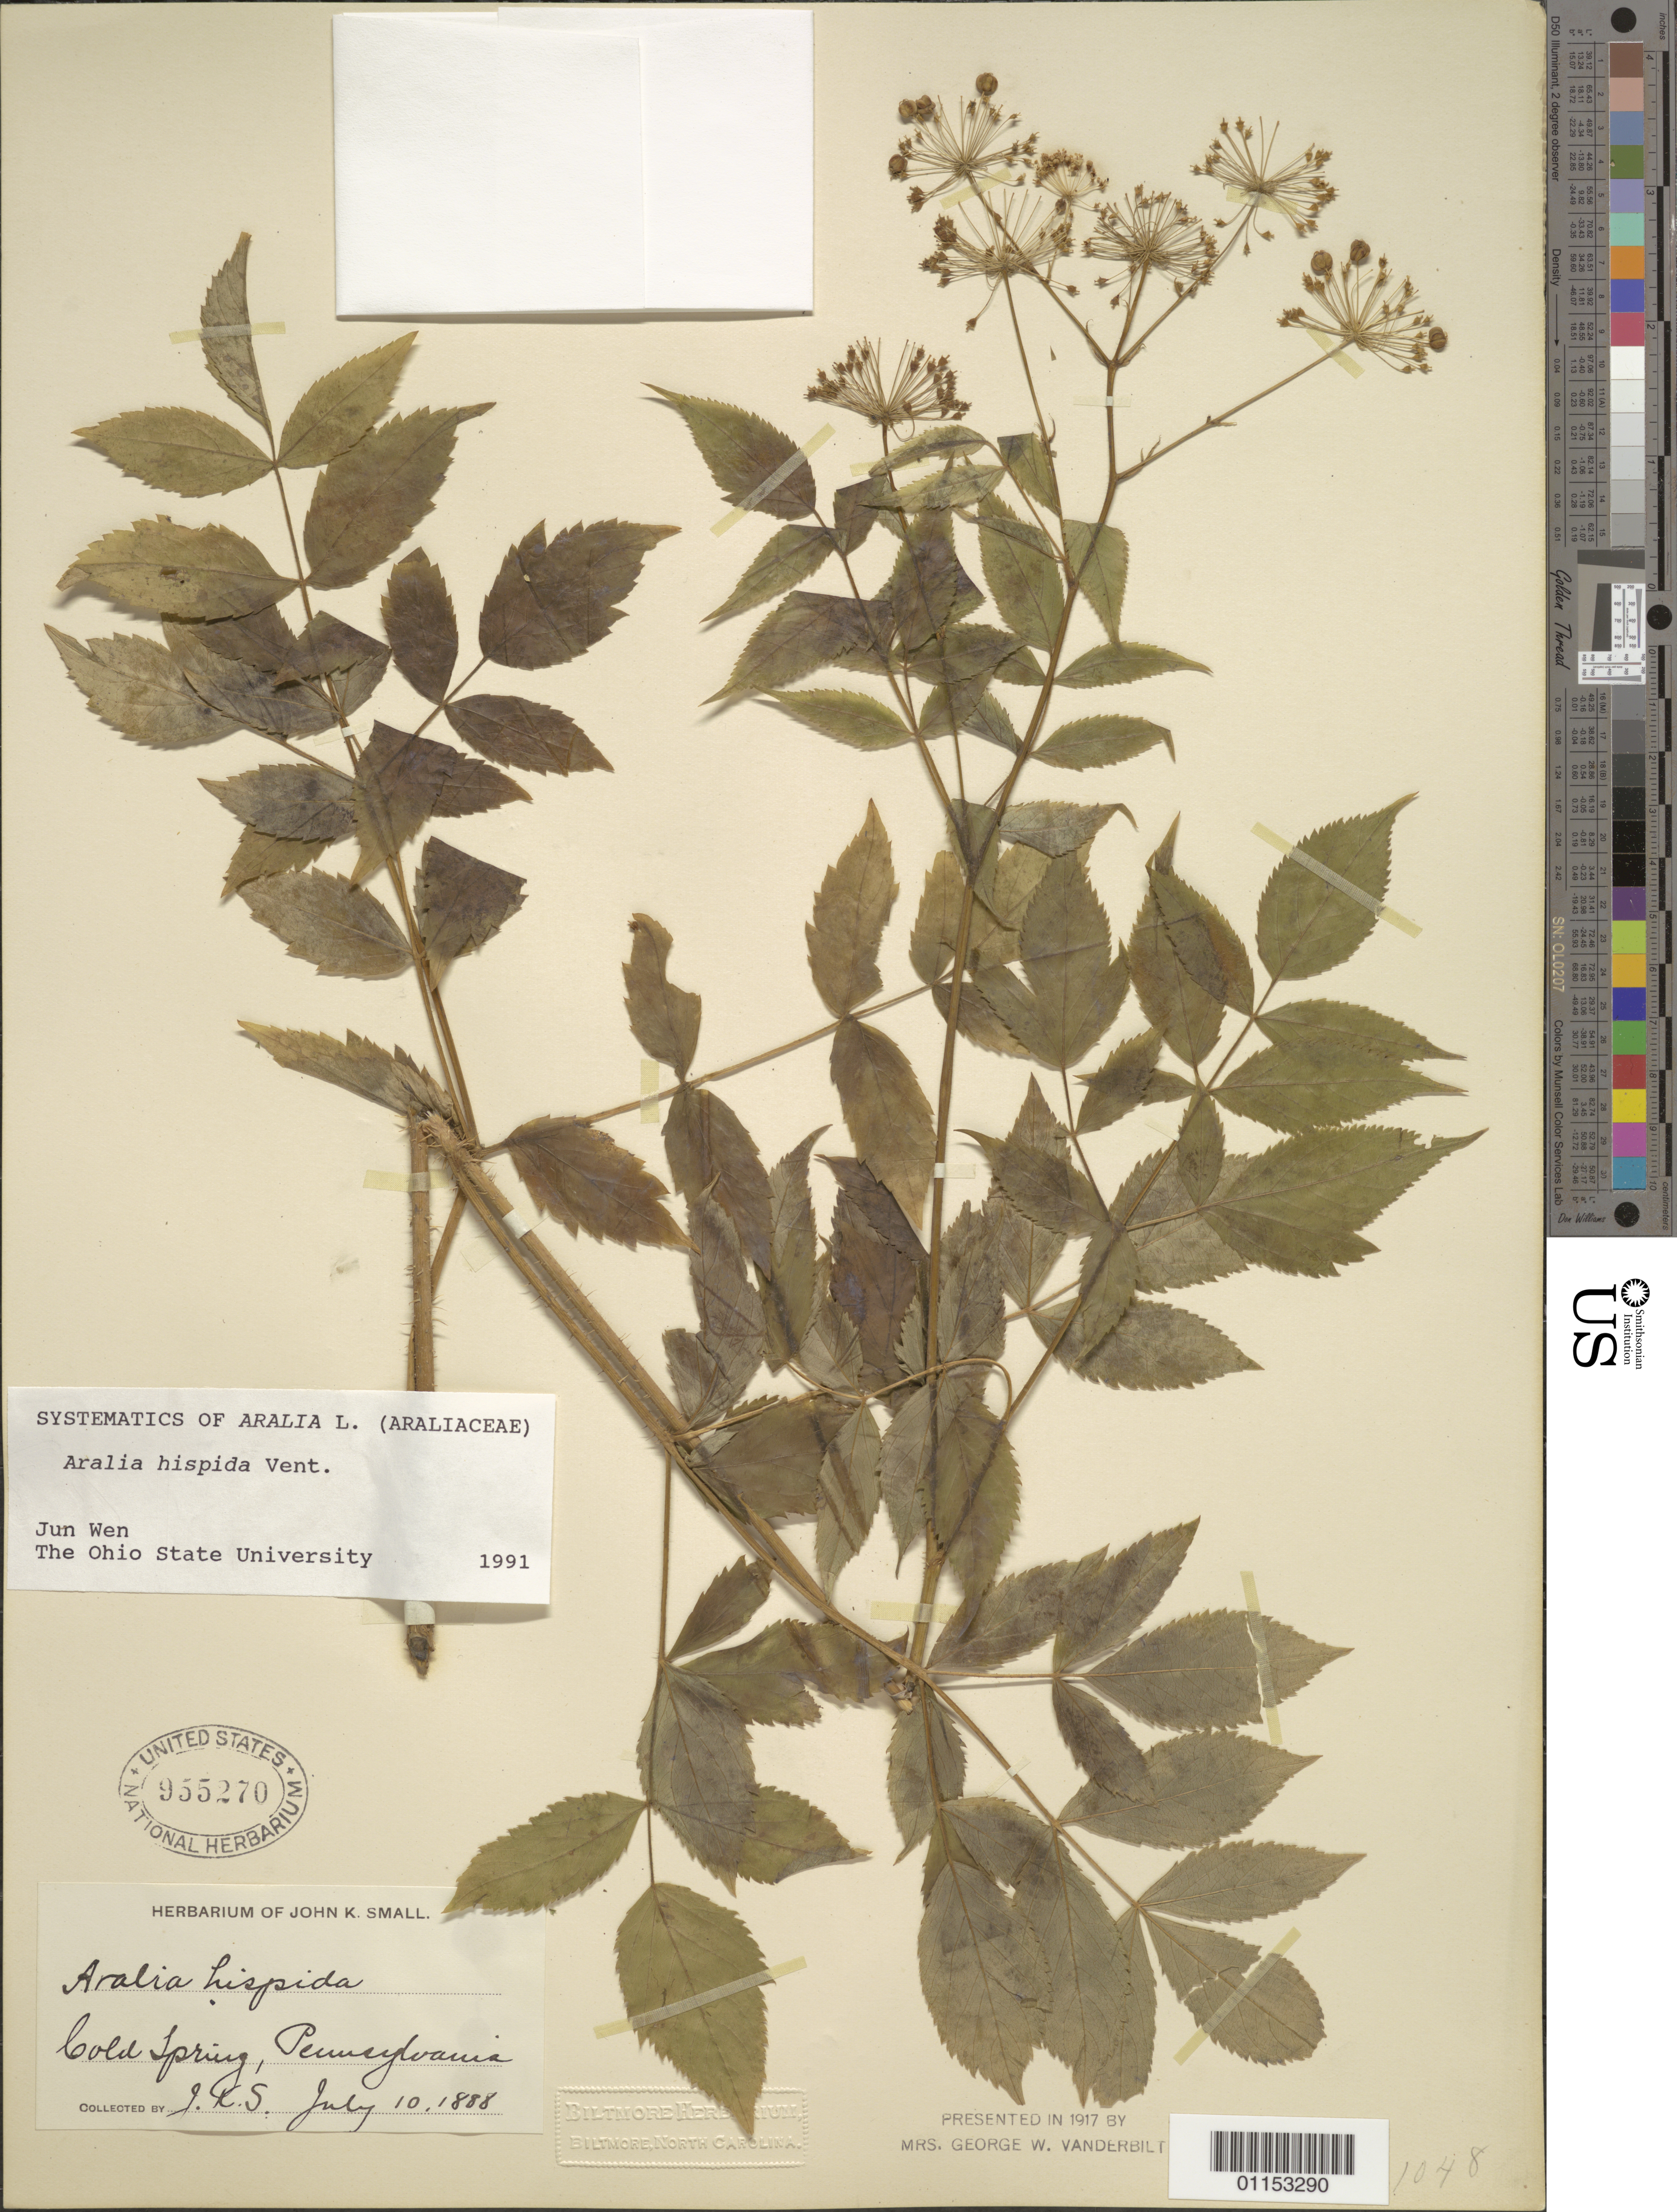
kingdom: Plantae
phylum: Tracheophyta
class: Magnoliopsida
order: Apiales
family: Araliaceae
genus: Aralia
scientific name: Aralia hispida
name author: Vent.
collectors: J. K. Small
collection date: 1888-07-10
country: United States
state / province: Pennsylvania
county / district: Lebanon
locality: Cold Spring.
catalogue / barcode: US 955270